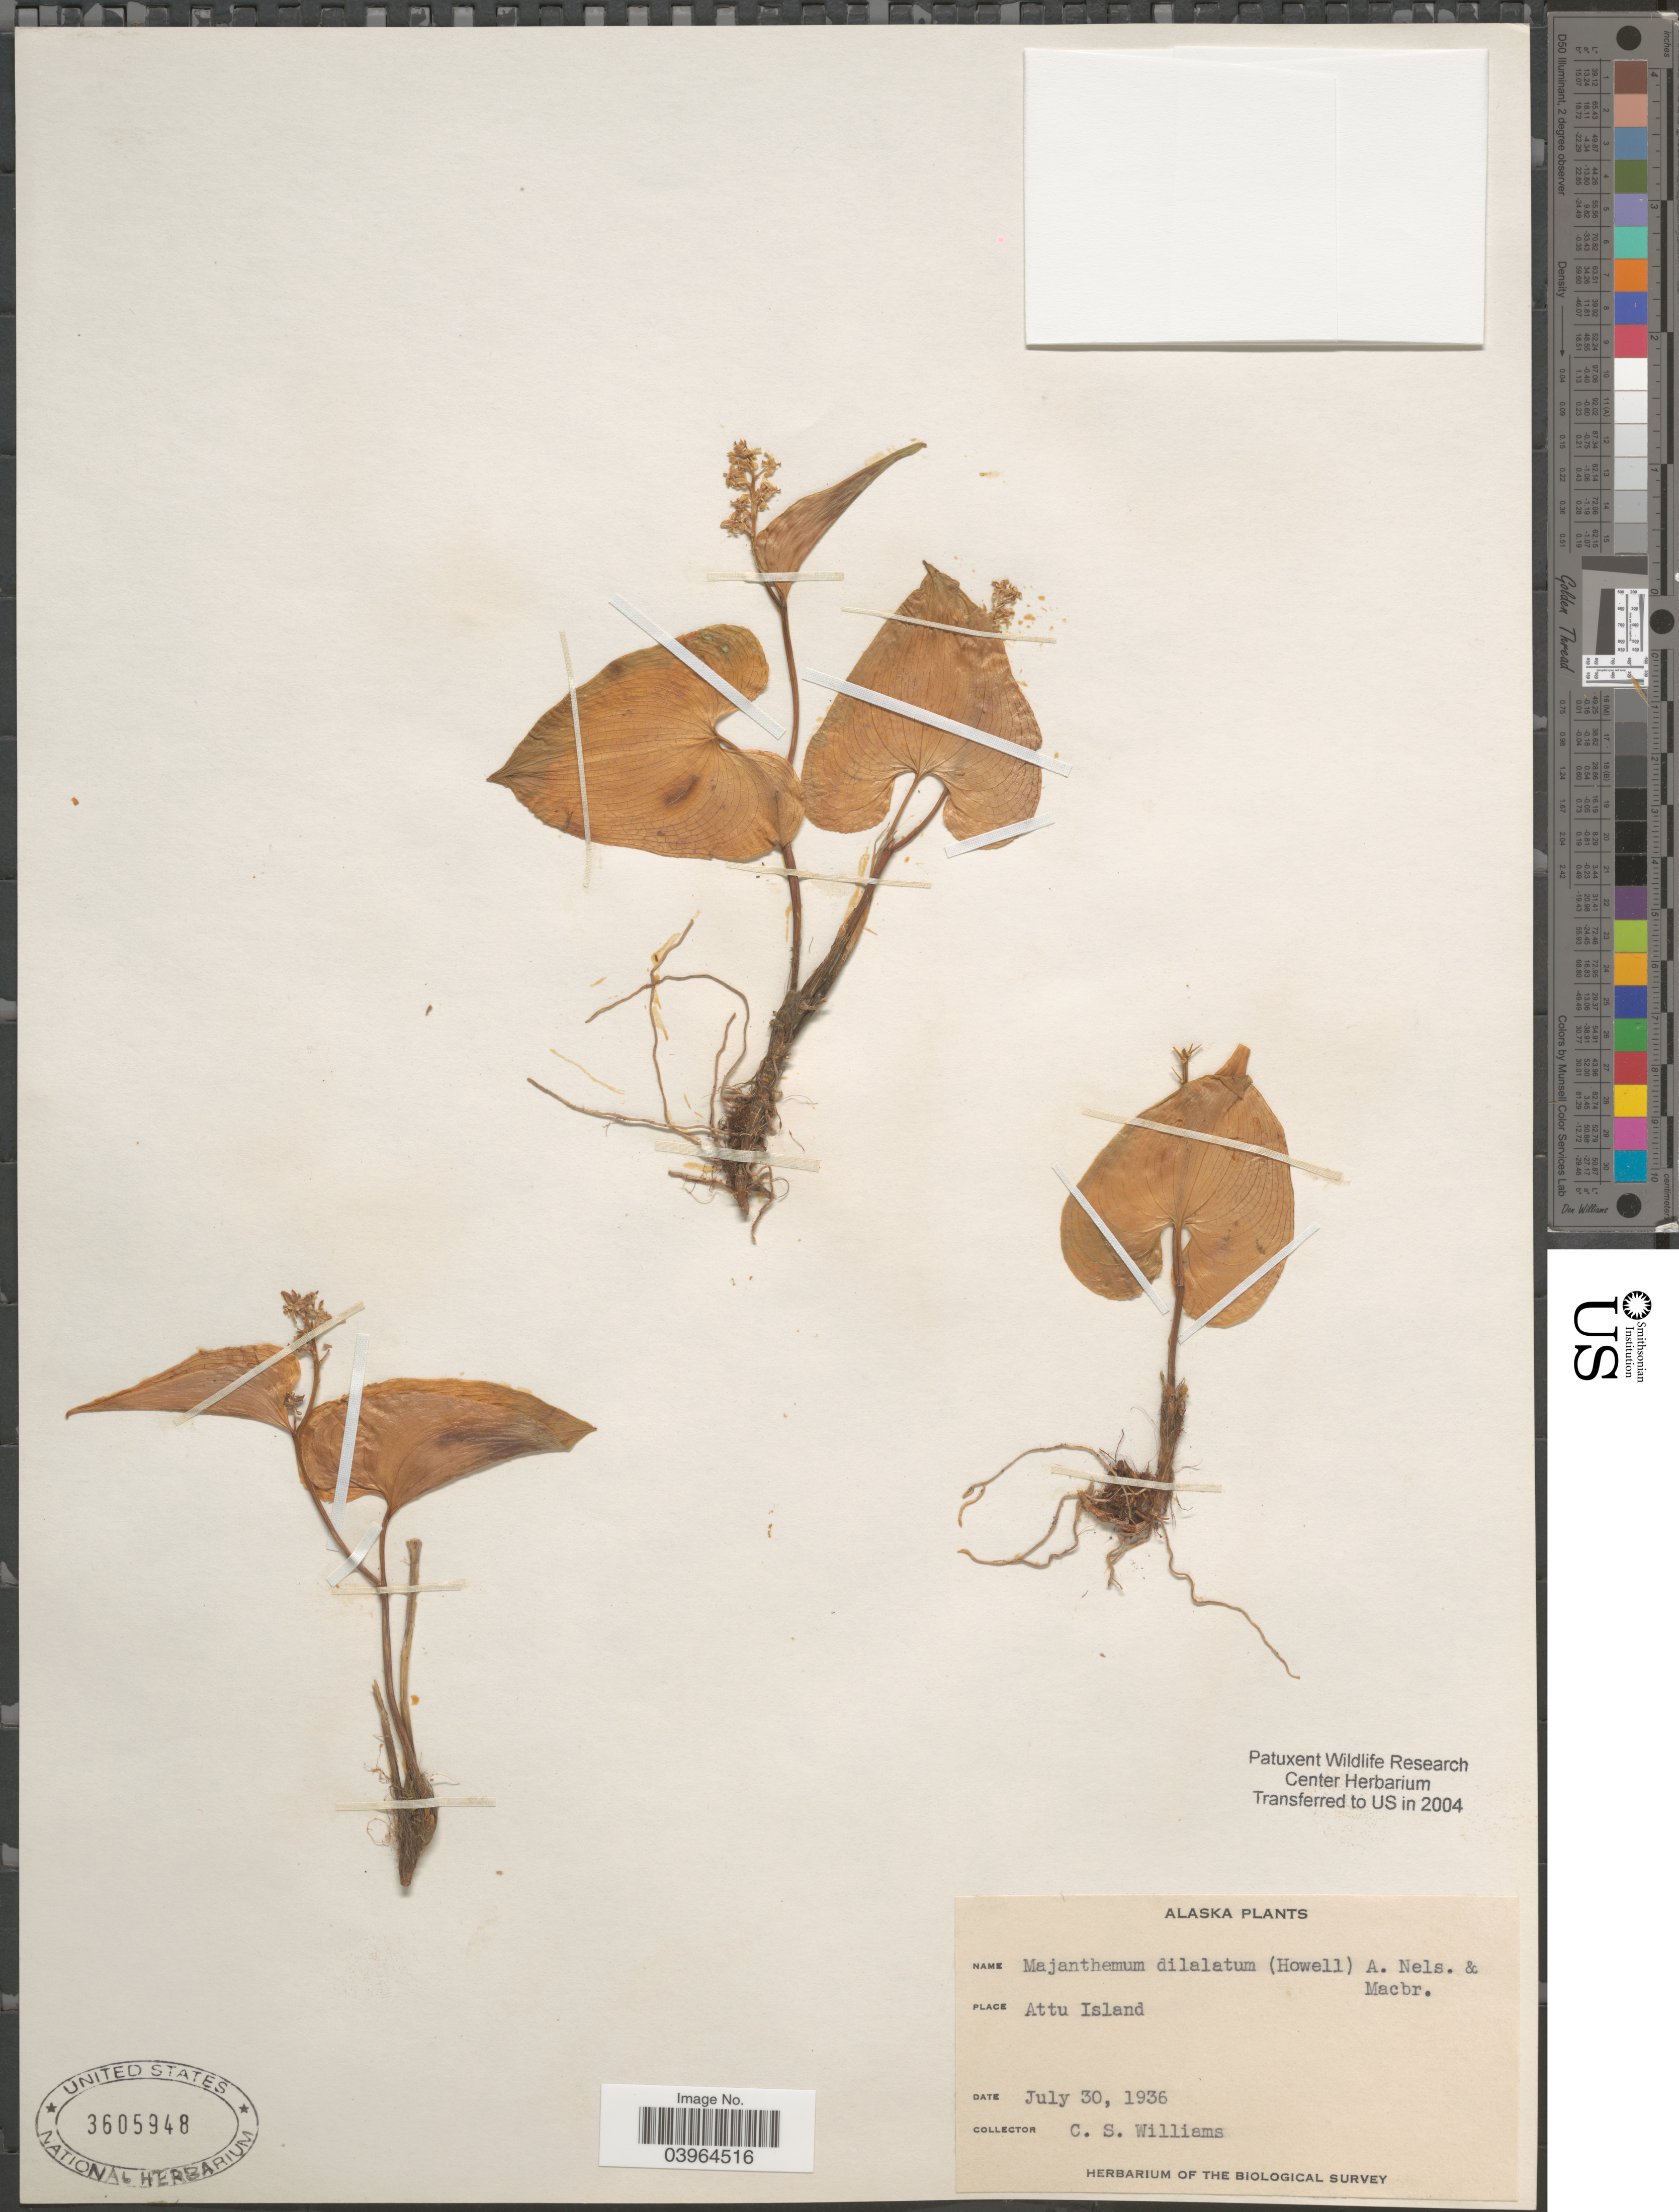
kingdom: Plantae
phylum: Tracheophyta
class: Liliopsida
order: Asparagales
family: Asparagaceae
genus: Maianthemum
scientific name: Maianthemum dilatatum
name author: (Alph. Wood) A. Nelson & J.F. Macbr.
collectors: C. Williams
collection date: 1936-07-30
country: United States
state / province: Alaska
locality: Attu Island.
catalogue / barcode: US 3605948